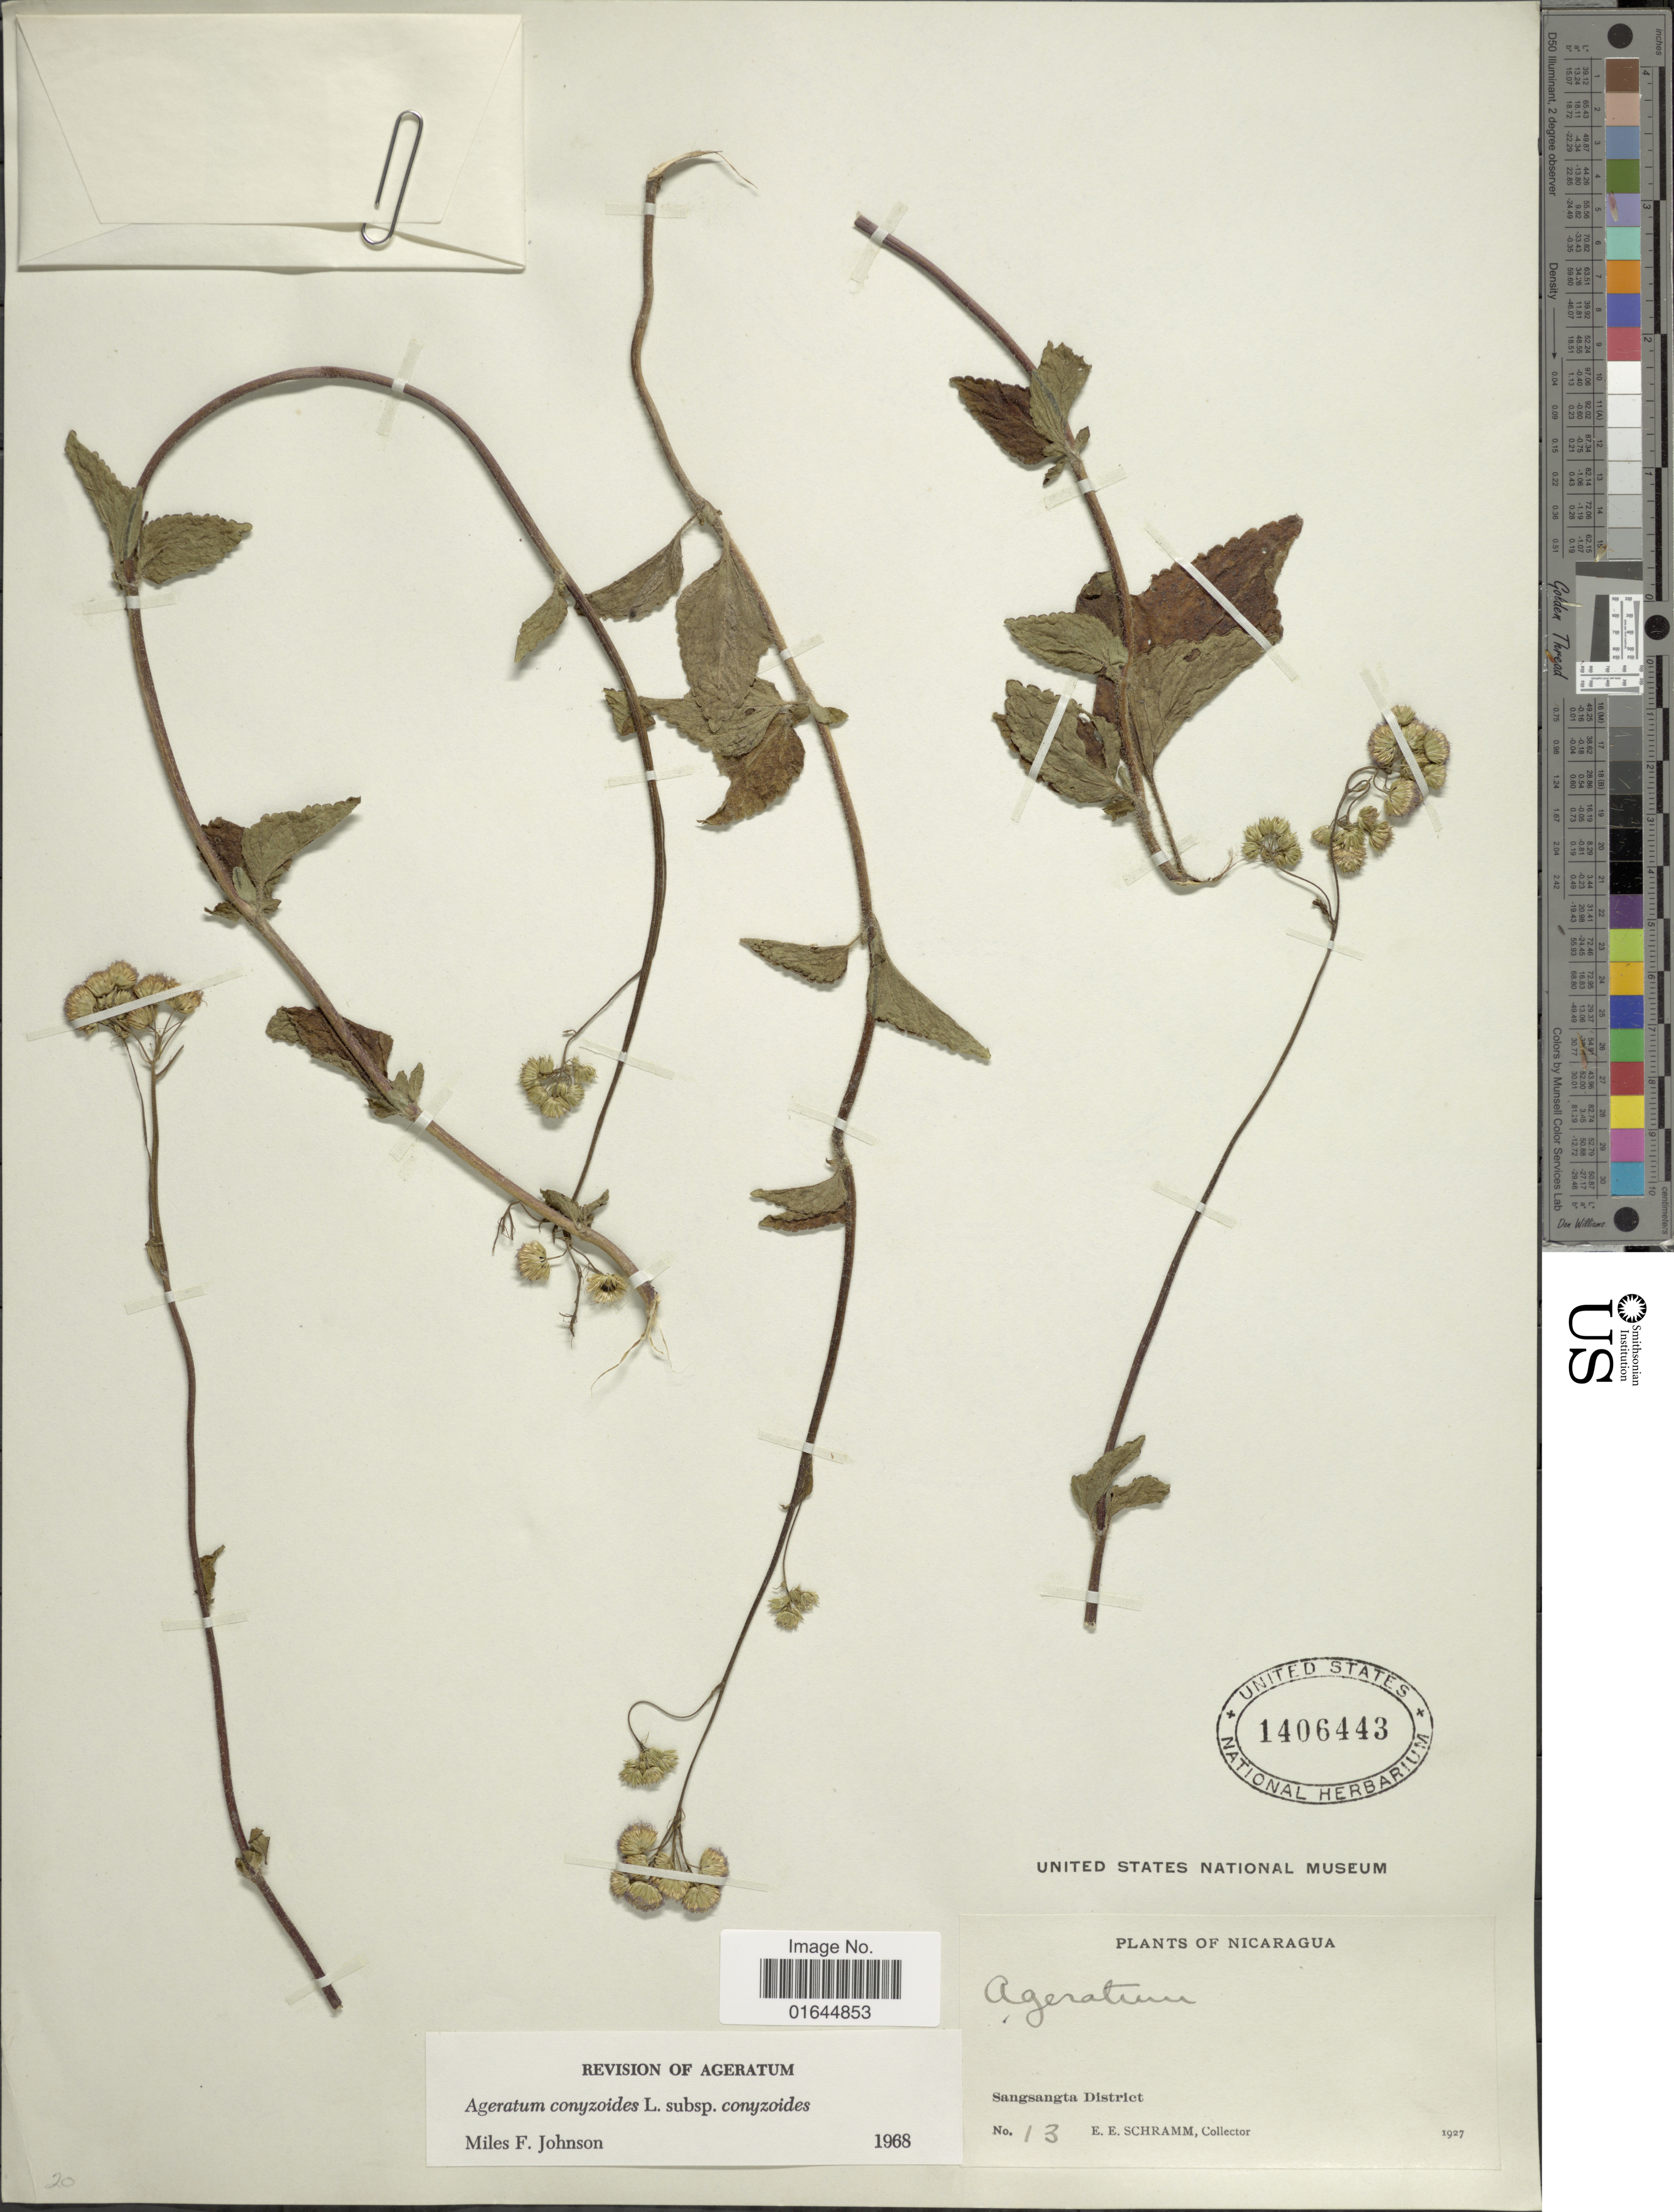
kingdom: Plantae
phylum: Tracheophyta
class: Magnoliopsida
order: Asterales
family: Asteraceae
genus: Ageratum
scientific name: Ageratum houstonianum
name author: Mill.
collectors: E. Schramm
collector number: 13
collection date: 1927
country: Nicaragua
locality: Nicaragua, Sangsangta District.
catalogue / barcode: US 1406443